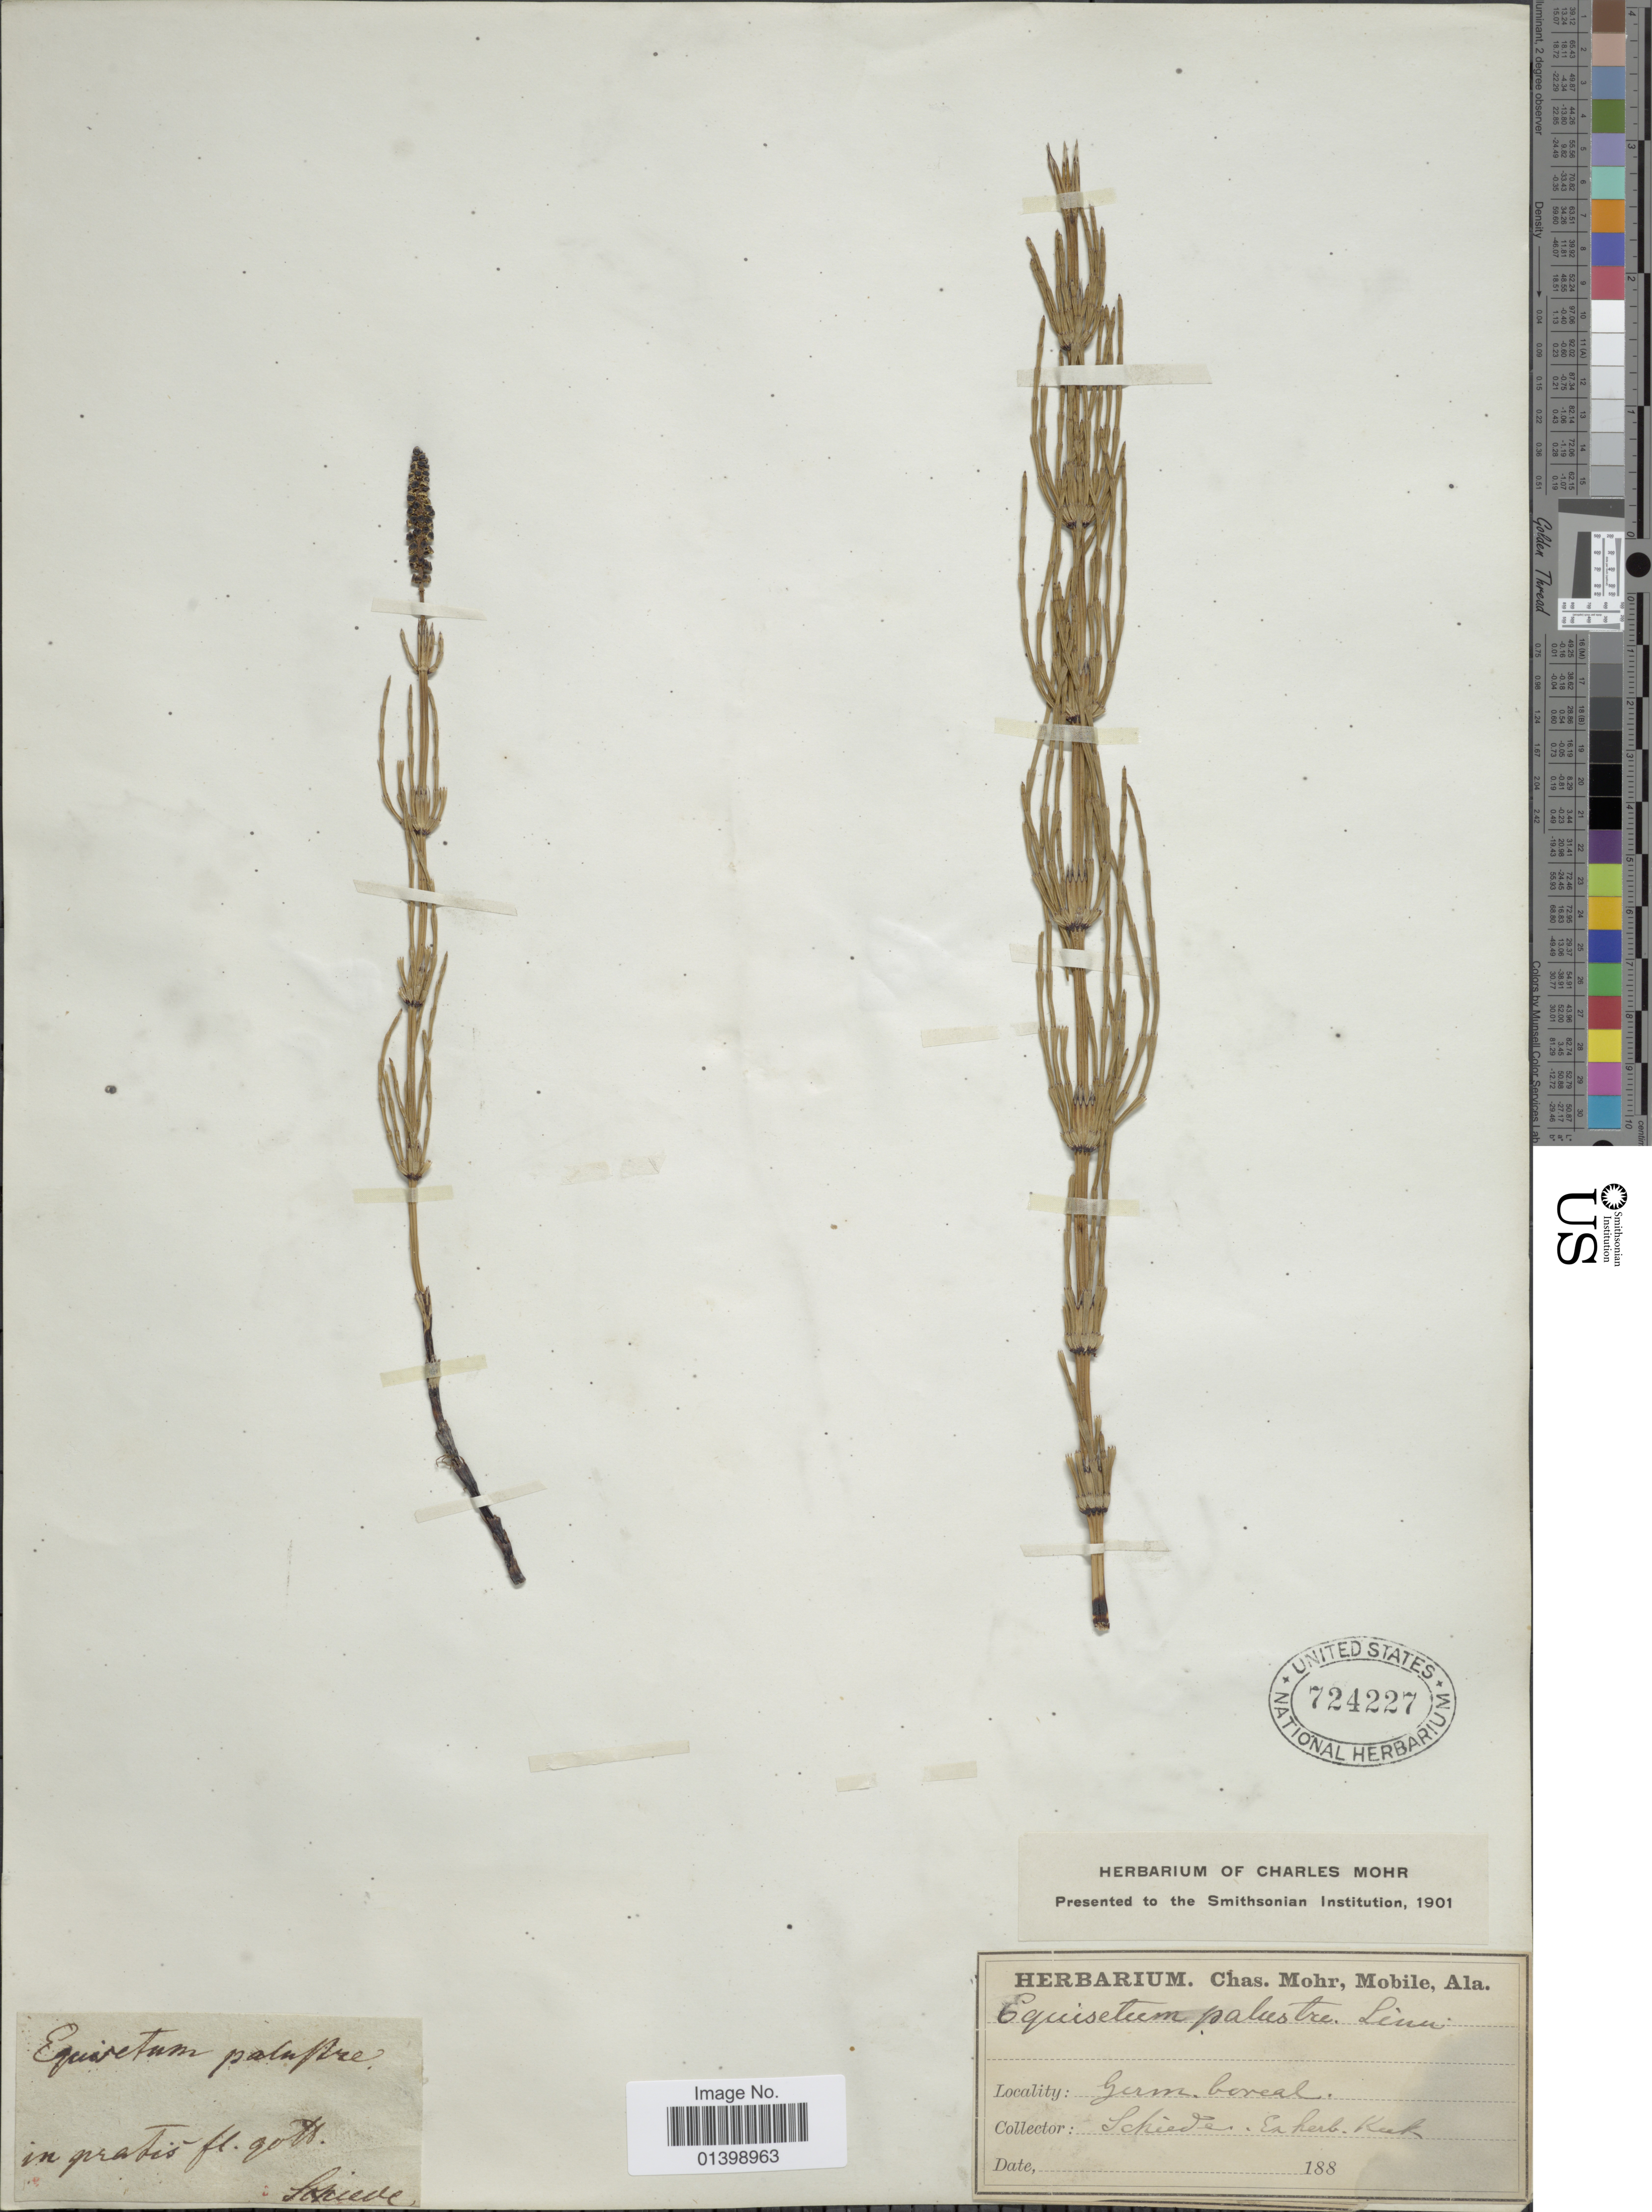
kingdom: Plantae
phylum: Tracheophyta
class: Polypodiopsida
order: Equisetales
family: Equisetaceae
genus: Equisetum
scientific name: Equisetum palustre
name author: L.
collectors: Schiede, --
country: Germany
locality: In gratis fl gotl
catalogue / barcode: US 724227